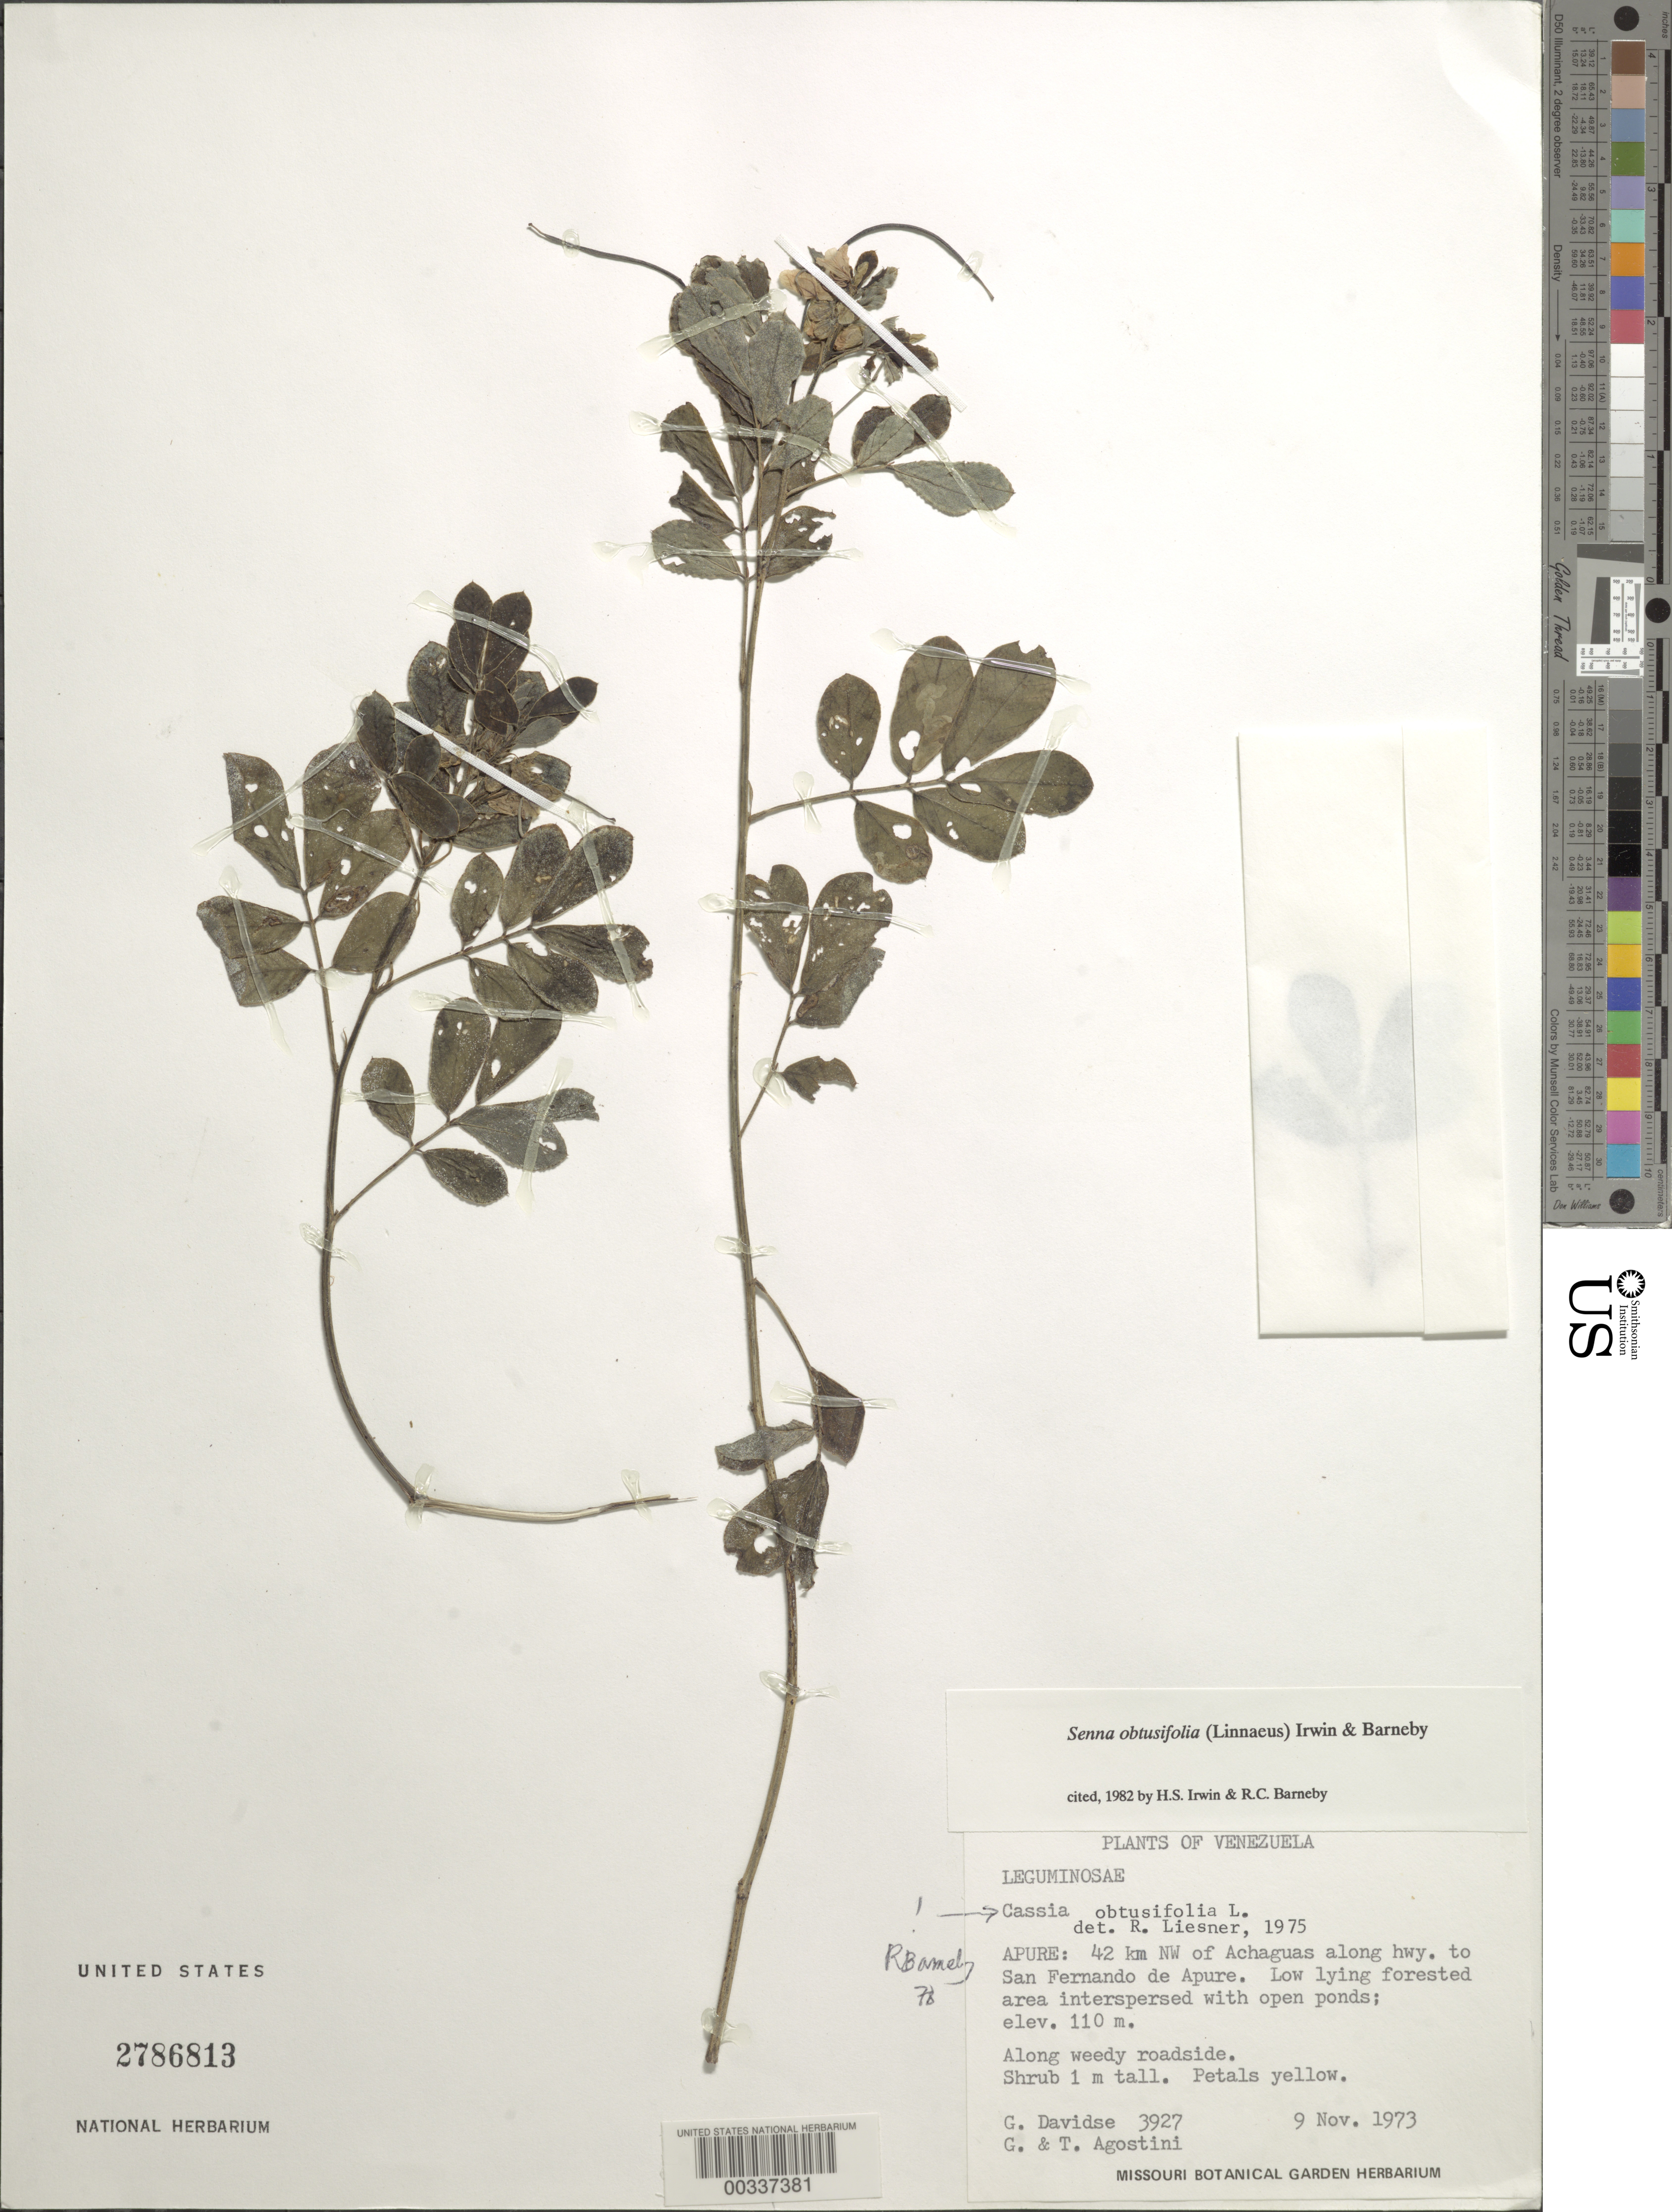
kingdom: Plantae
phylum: Tracheophyta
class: Magnoliopsida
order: Fabales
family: Fabaceae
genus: Senna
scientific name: Senna obtusifolia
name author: (L.) H.S. Irwin & Barneby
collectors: G. Davidse, G. Agostini & T. Agostini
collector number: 3927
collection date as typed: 09 Nov 1973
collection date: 1973-11-09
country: Venezuela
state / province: Apure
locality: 42 km nw of achaguas along hwy to san fernando de apure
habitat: Along weedy roadside;low lying forested area interspersed with open ponds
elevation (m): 110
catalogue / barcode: US 2786813